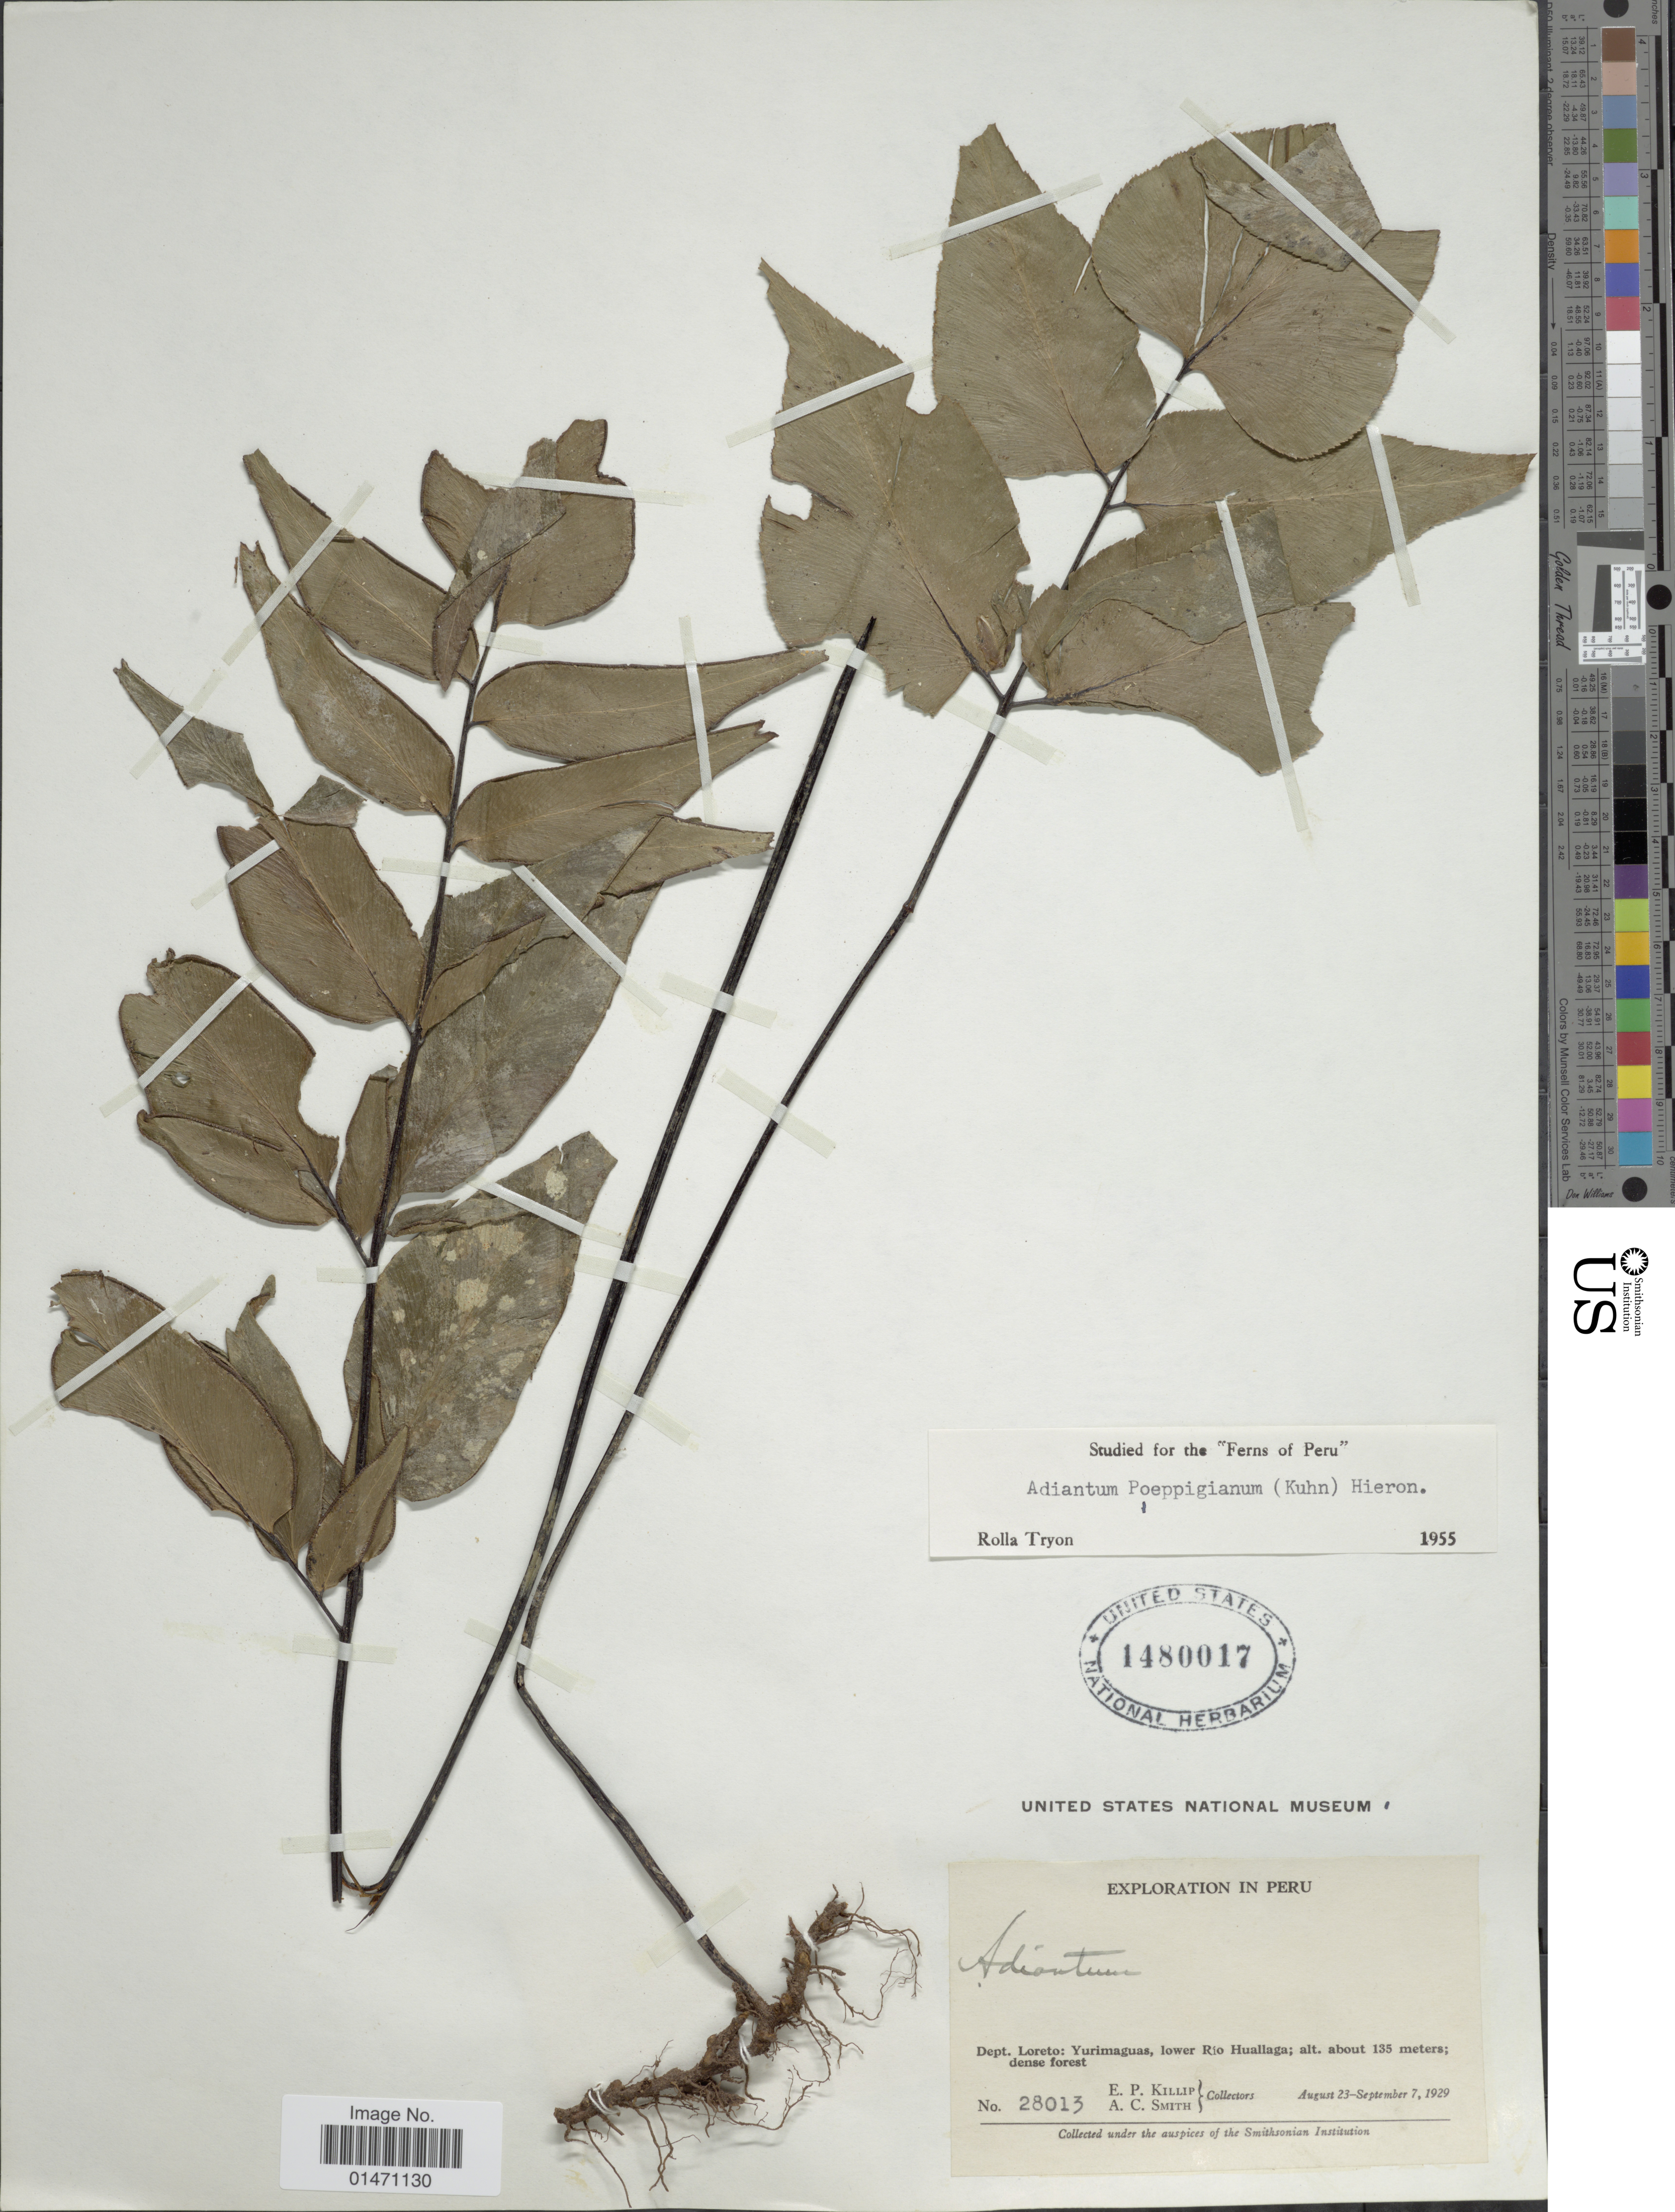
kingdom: Plantae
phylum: Tracheophyta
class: Polypodiopsida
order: Polypodiales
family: Pteridaceae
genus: Adiantum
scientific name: Adiantum poeppigianum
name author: C. Presl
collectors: E. P. Killip & A. C. Smith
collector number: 28013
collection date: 1929-08-23/1929-09-07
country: Peru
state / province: Loreto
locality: Dept. Loreto: Yurimaguas, lower Rio Huallaga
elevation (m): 135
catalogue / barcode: US 1480017